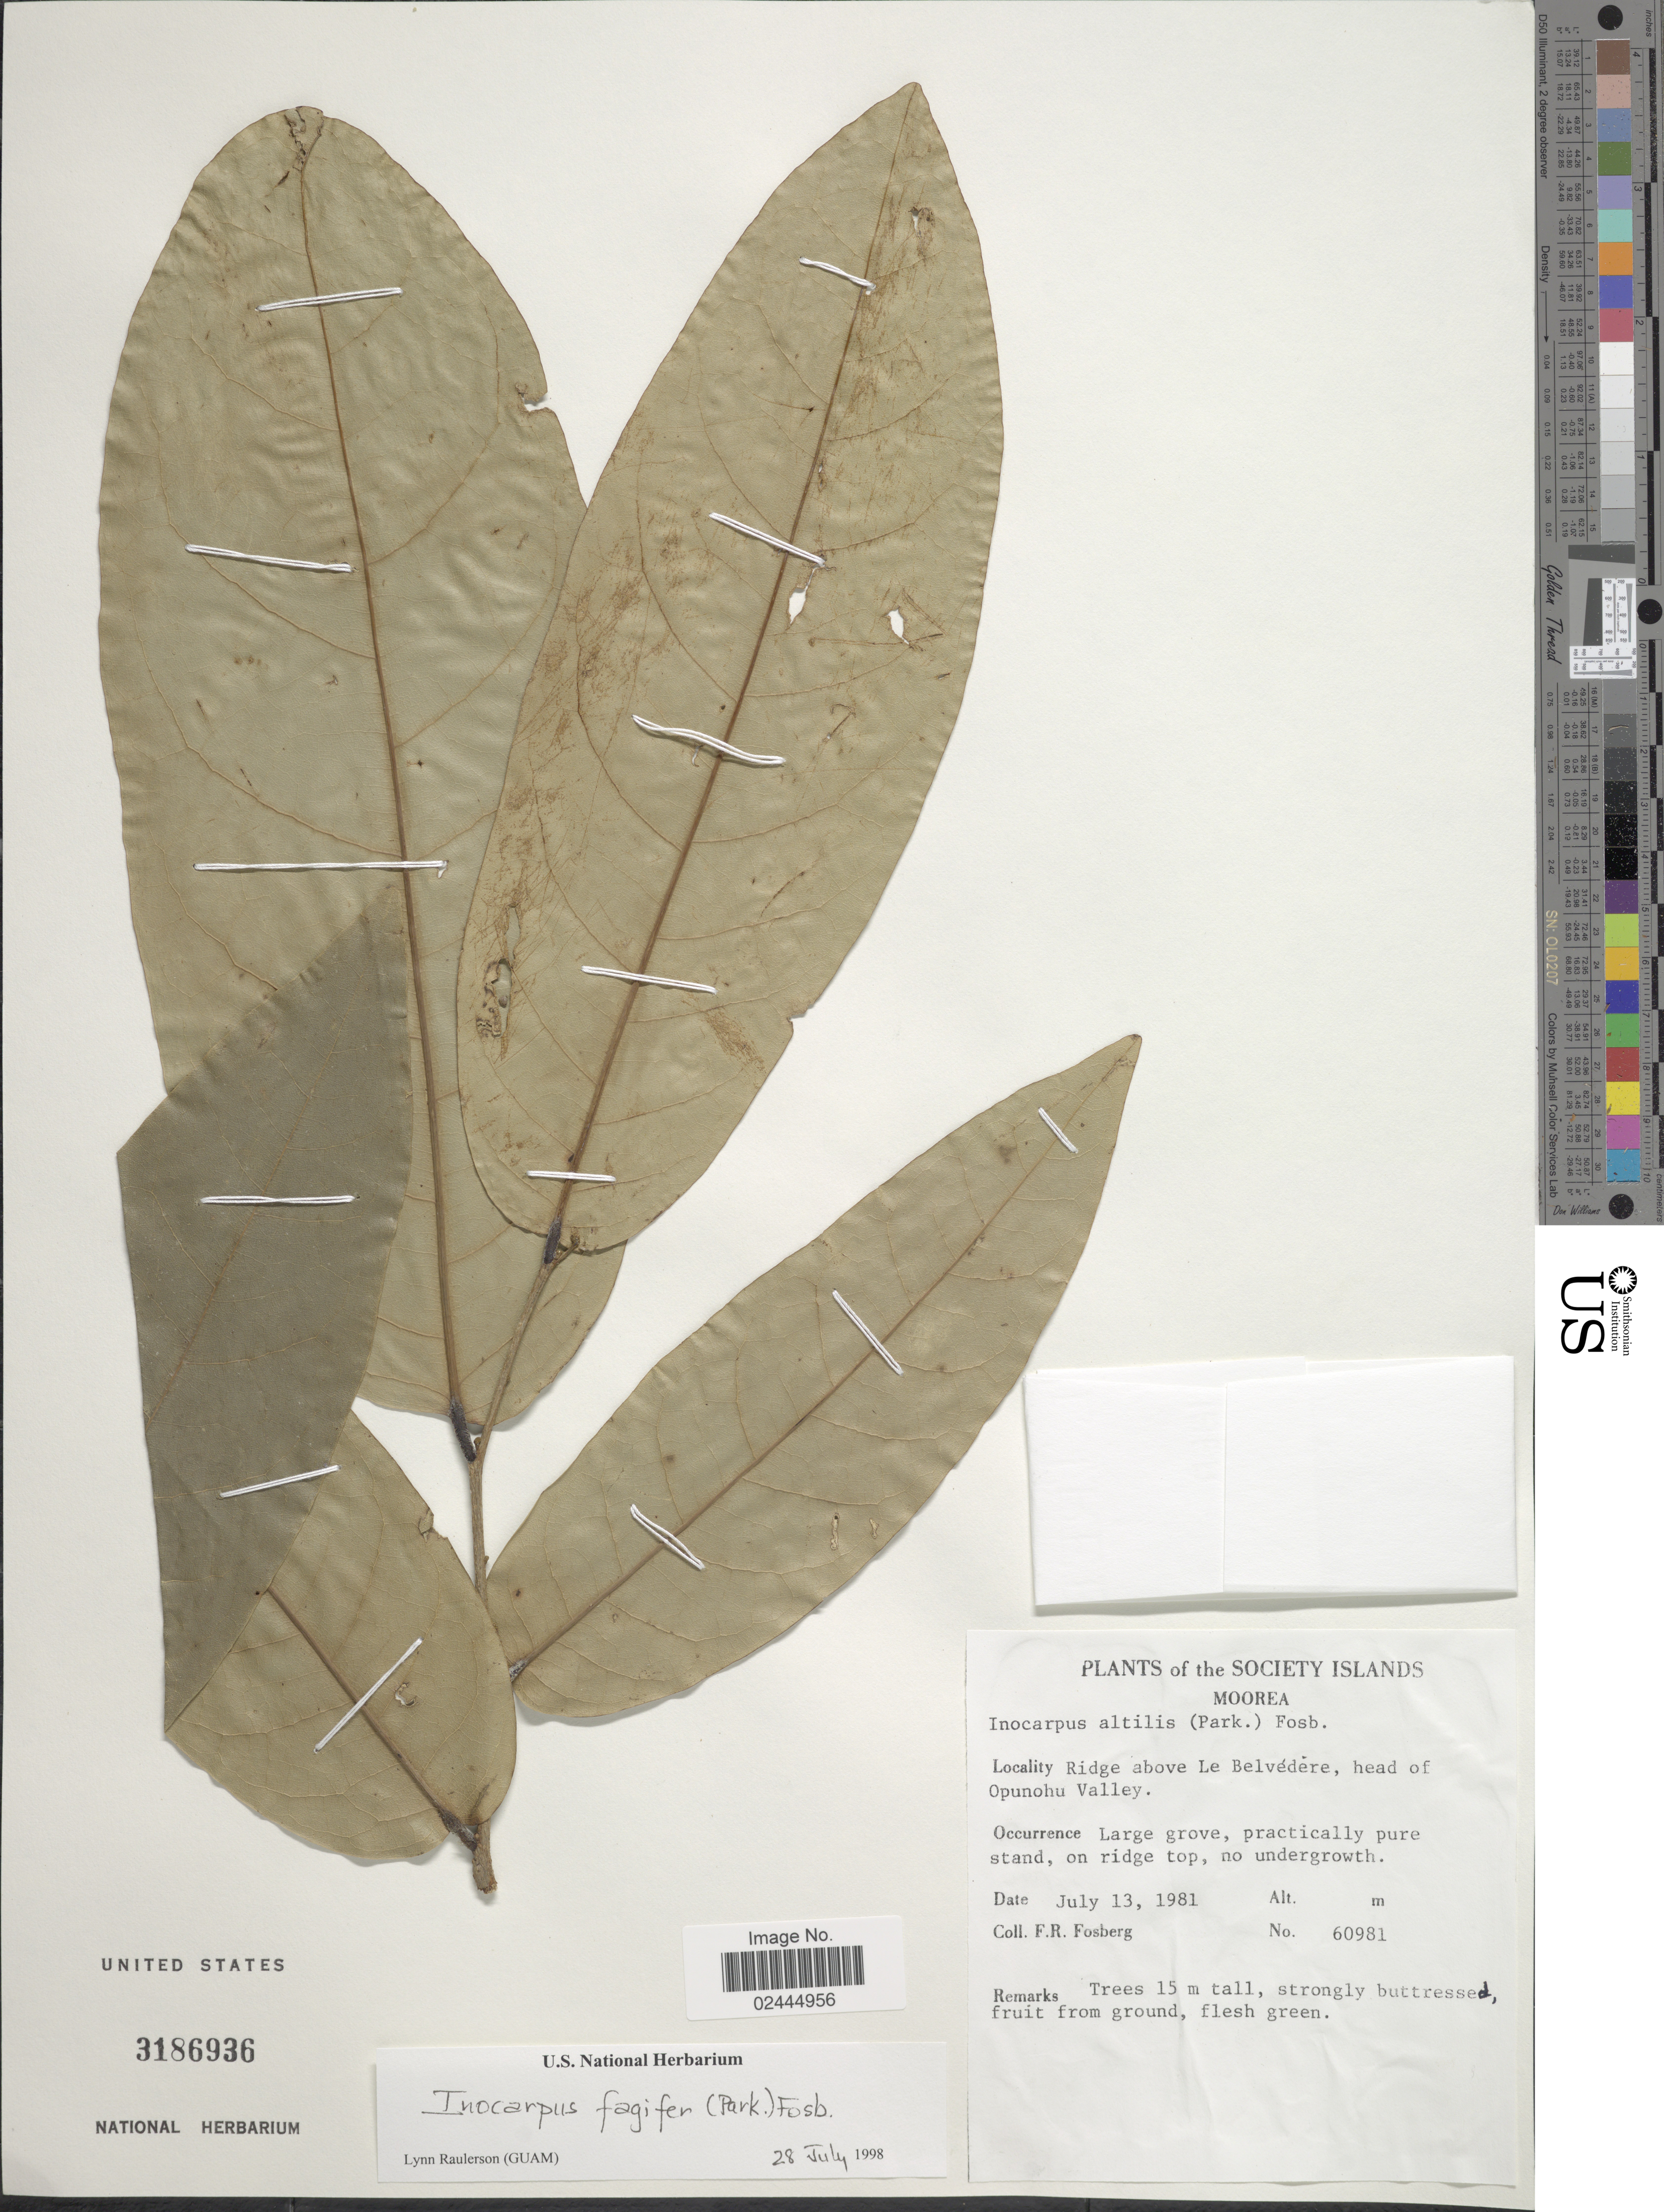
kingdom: Plantae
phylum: Tracheophyta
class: Magnoliopsida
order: Fabales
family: Fabaceae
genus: Inocarpus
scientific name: Inocarpus fagifer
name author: (Parkinson) Fosberg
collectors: F. R. Fosberg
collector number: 60981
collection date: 1981-07-13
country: French Polynesia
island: Moorea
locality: Society Islands. Moorea. Ridge above Le Belvedere, head of Opunohu Valley.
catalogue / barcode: US 3186936